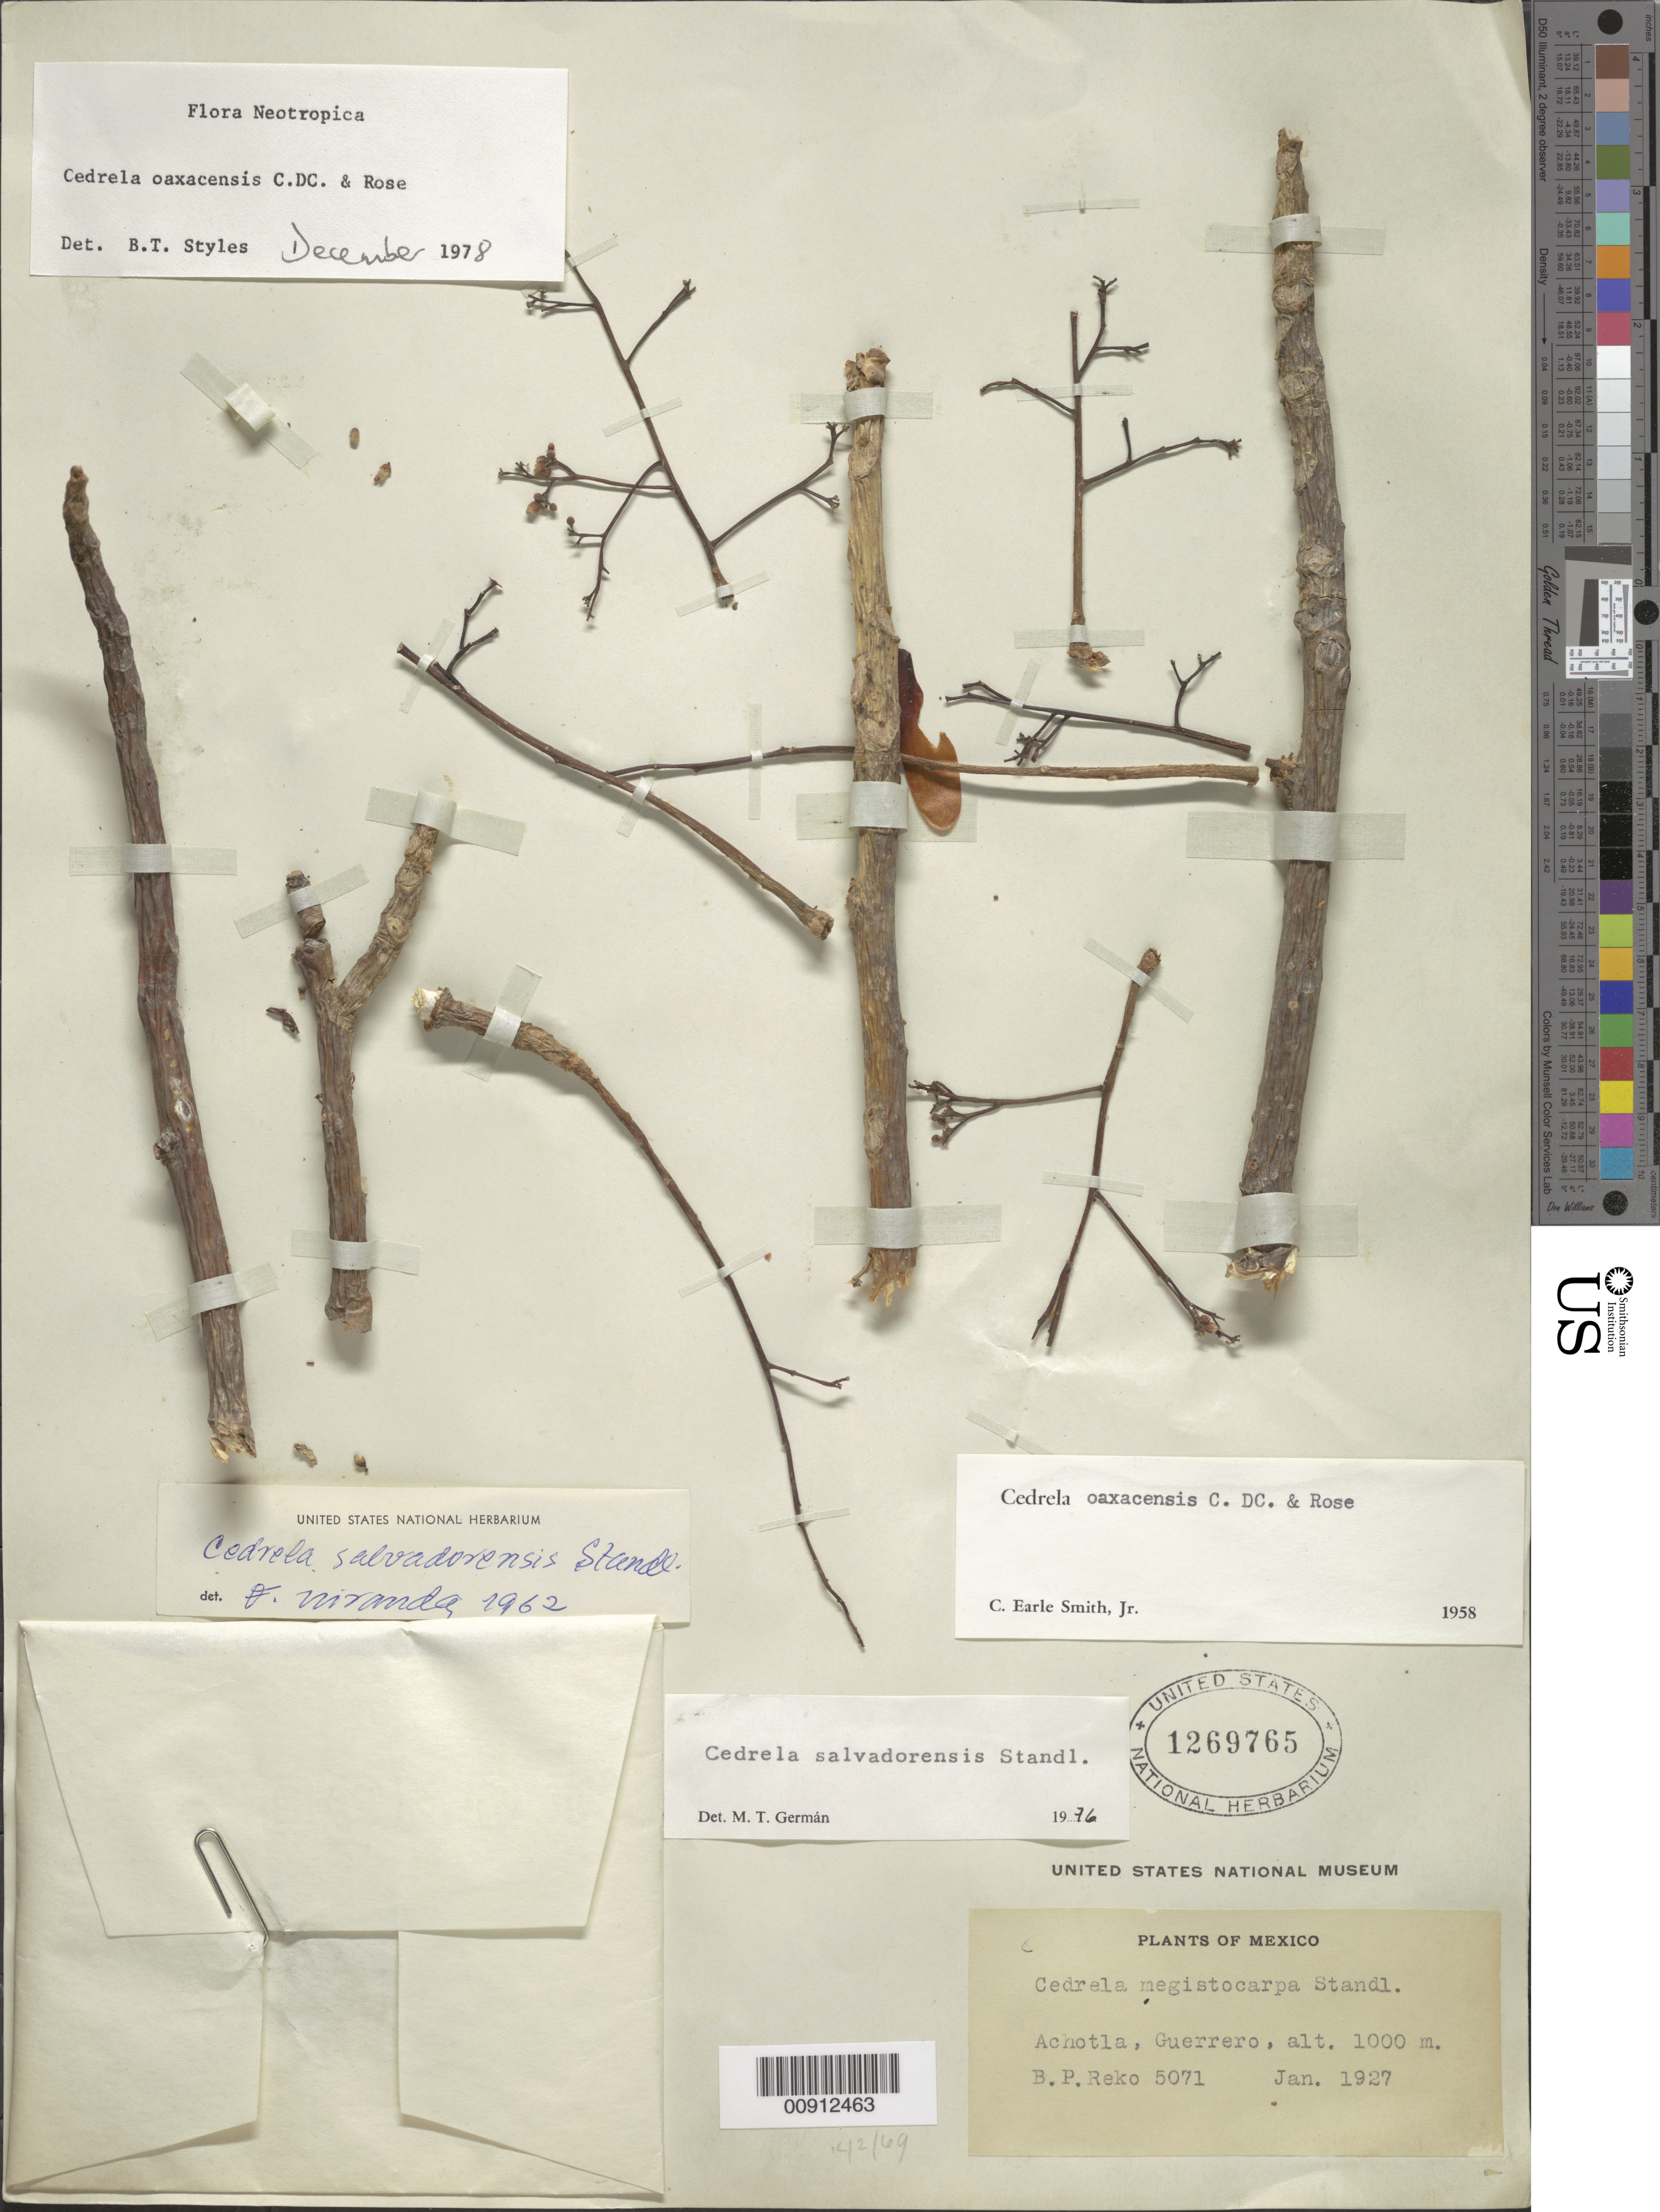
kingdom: Plantae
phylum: Tracheophyta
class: Magnoliopsida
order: Sapindales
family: Meliaceae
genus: Cedrela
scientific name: Cedrela oaxacensis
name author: C. DC. & Rose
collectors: B. P. Reko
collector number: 5071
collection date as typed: Jan 1927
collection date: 1927-01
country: Mexico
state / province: Guerrero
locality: Achotla, Guerrero.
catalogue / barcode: US 1269765